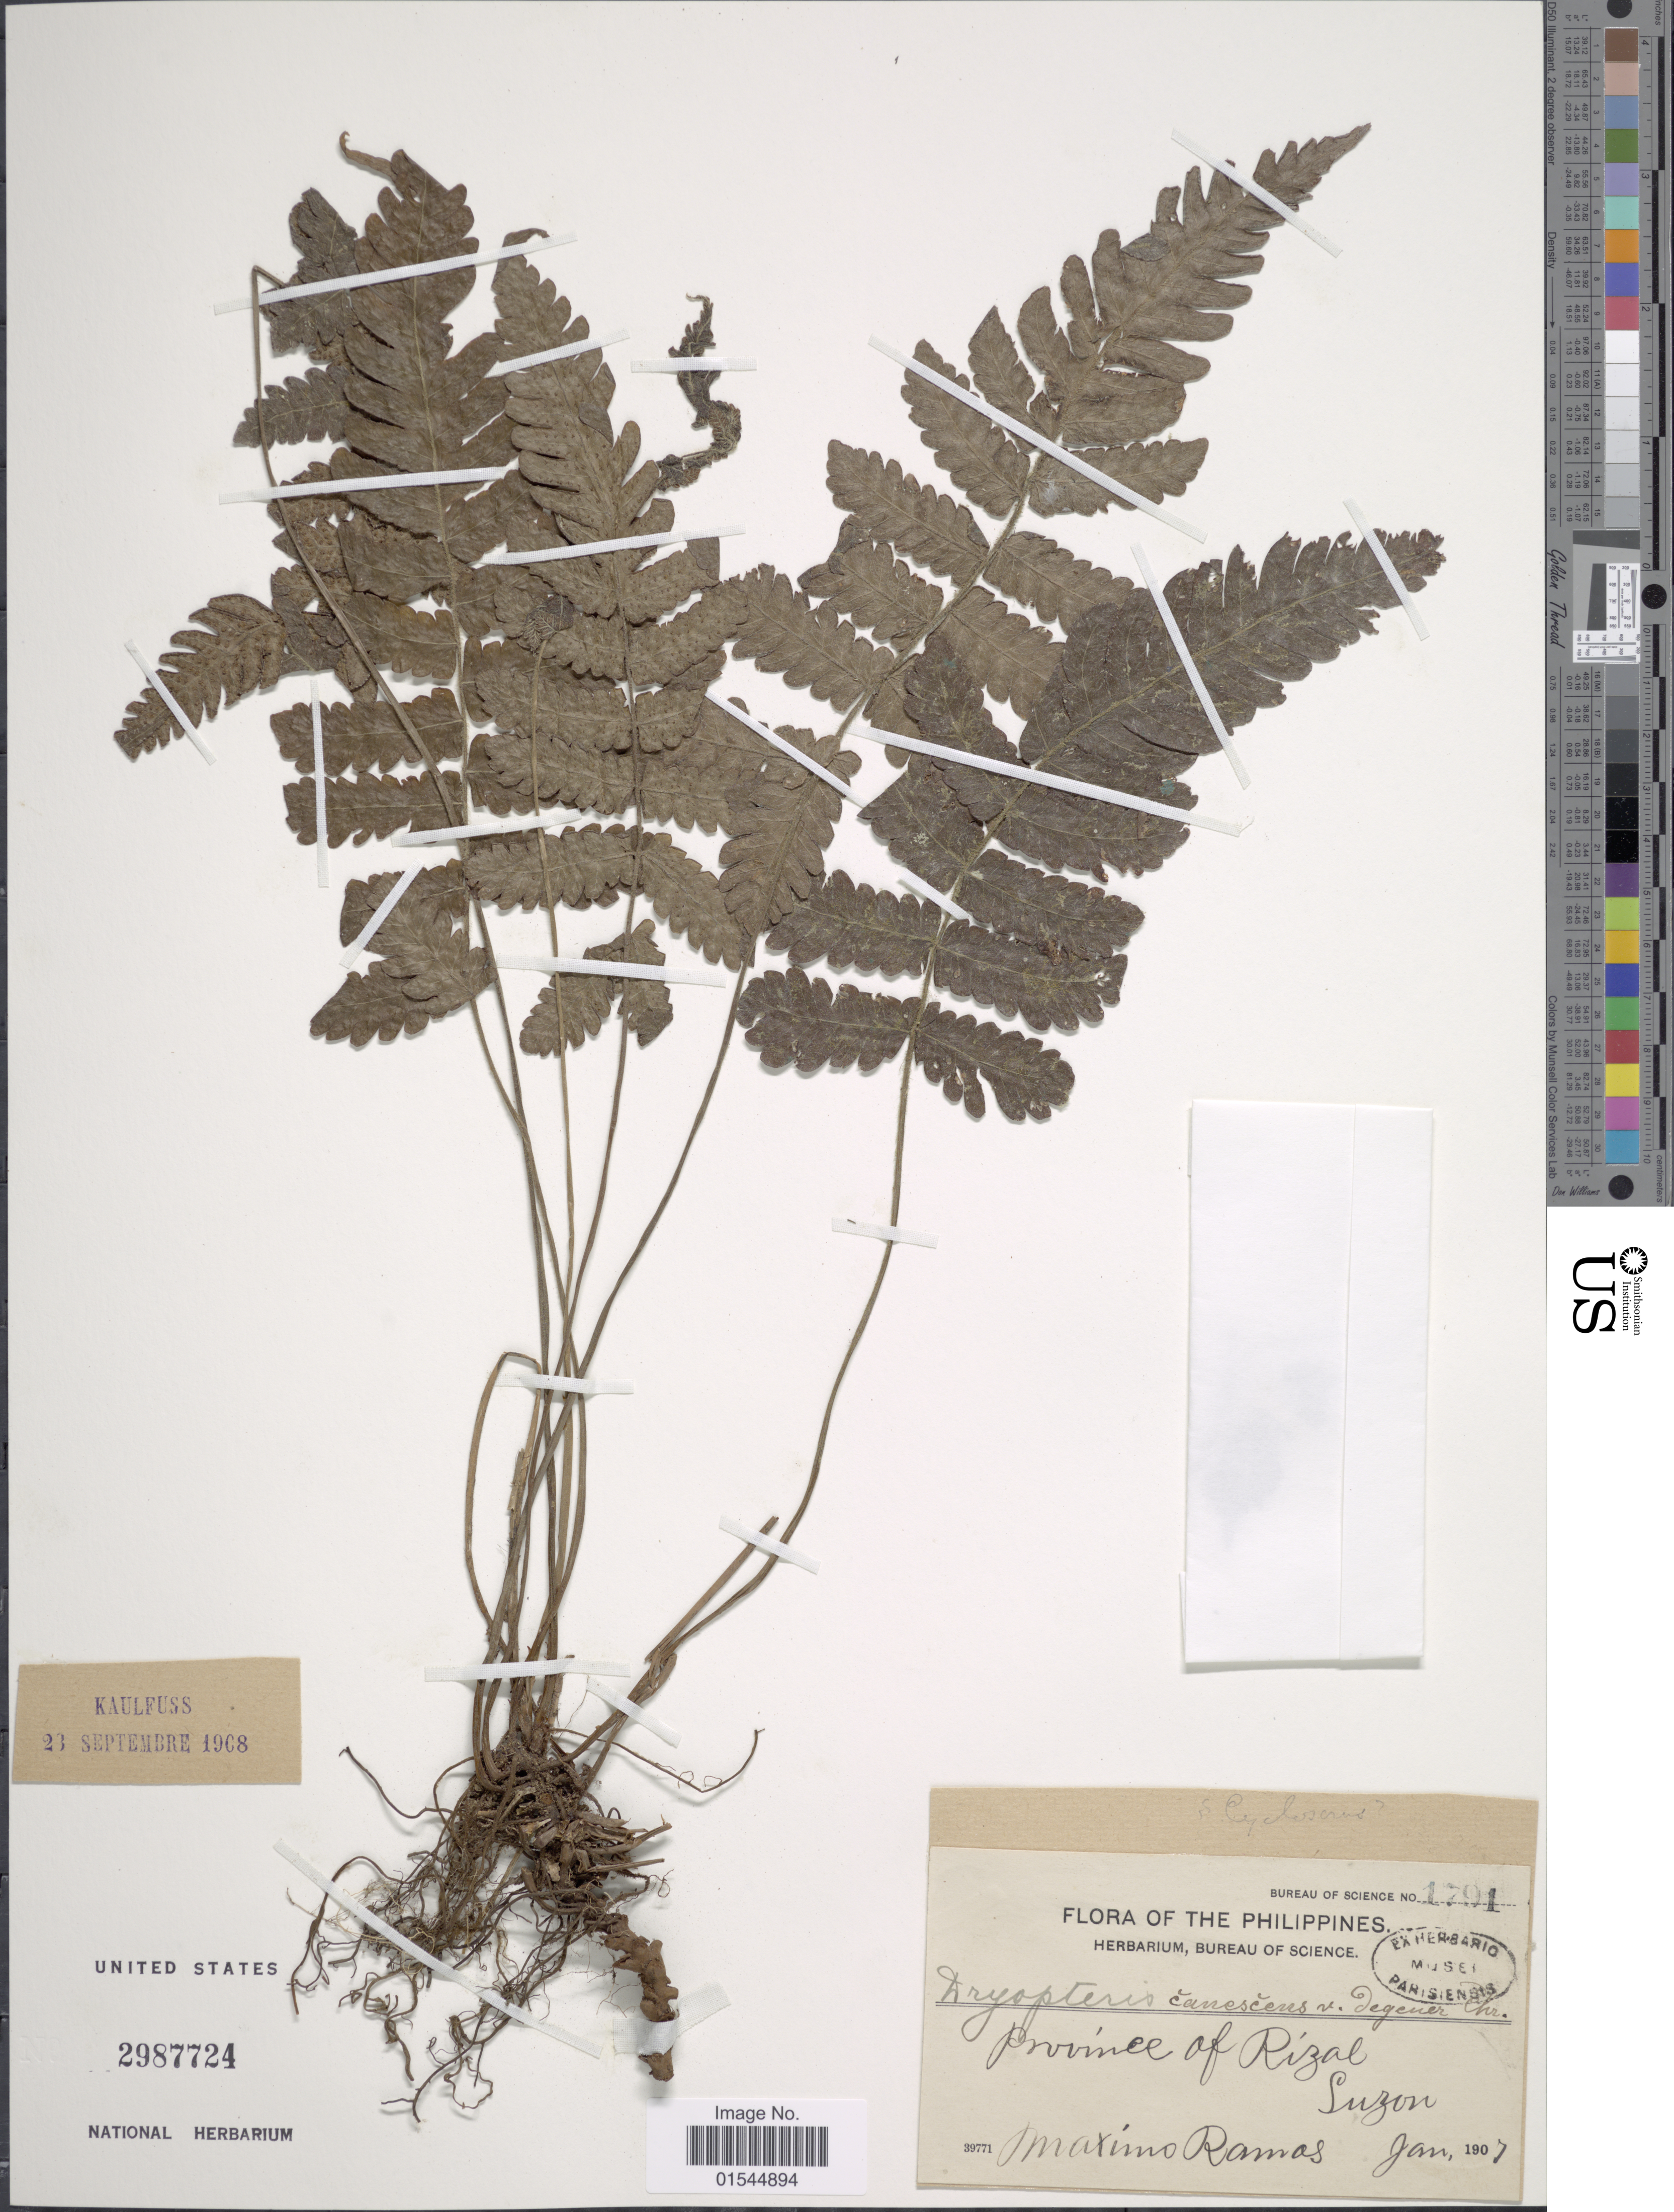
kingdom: Plantae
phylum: Tracheophyta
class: Polypodiopsida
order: Polypodiales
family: Thelypteridaceae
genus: Sphaerostephanos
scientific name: Sphaerostephanos canescens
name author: (Blume) Holttum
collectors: M. Ramos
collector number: Bureau of Science 1791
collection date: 1907-01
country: Philippines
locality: Province of Rizal, Luzon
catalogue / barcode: US 2987724